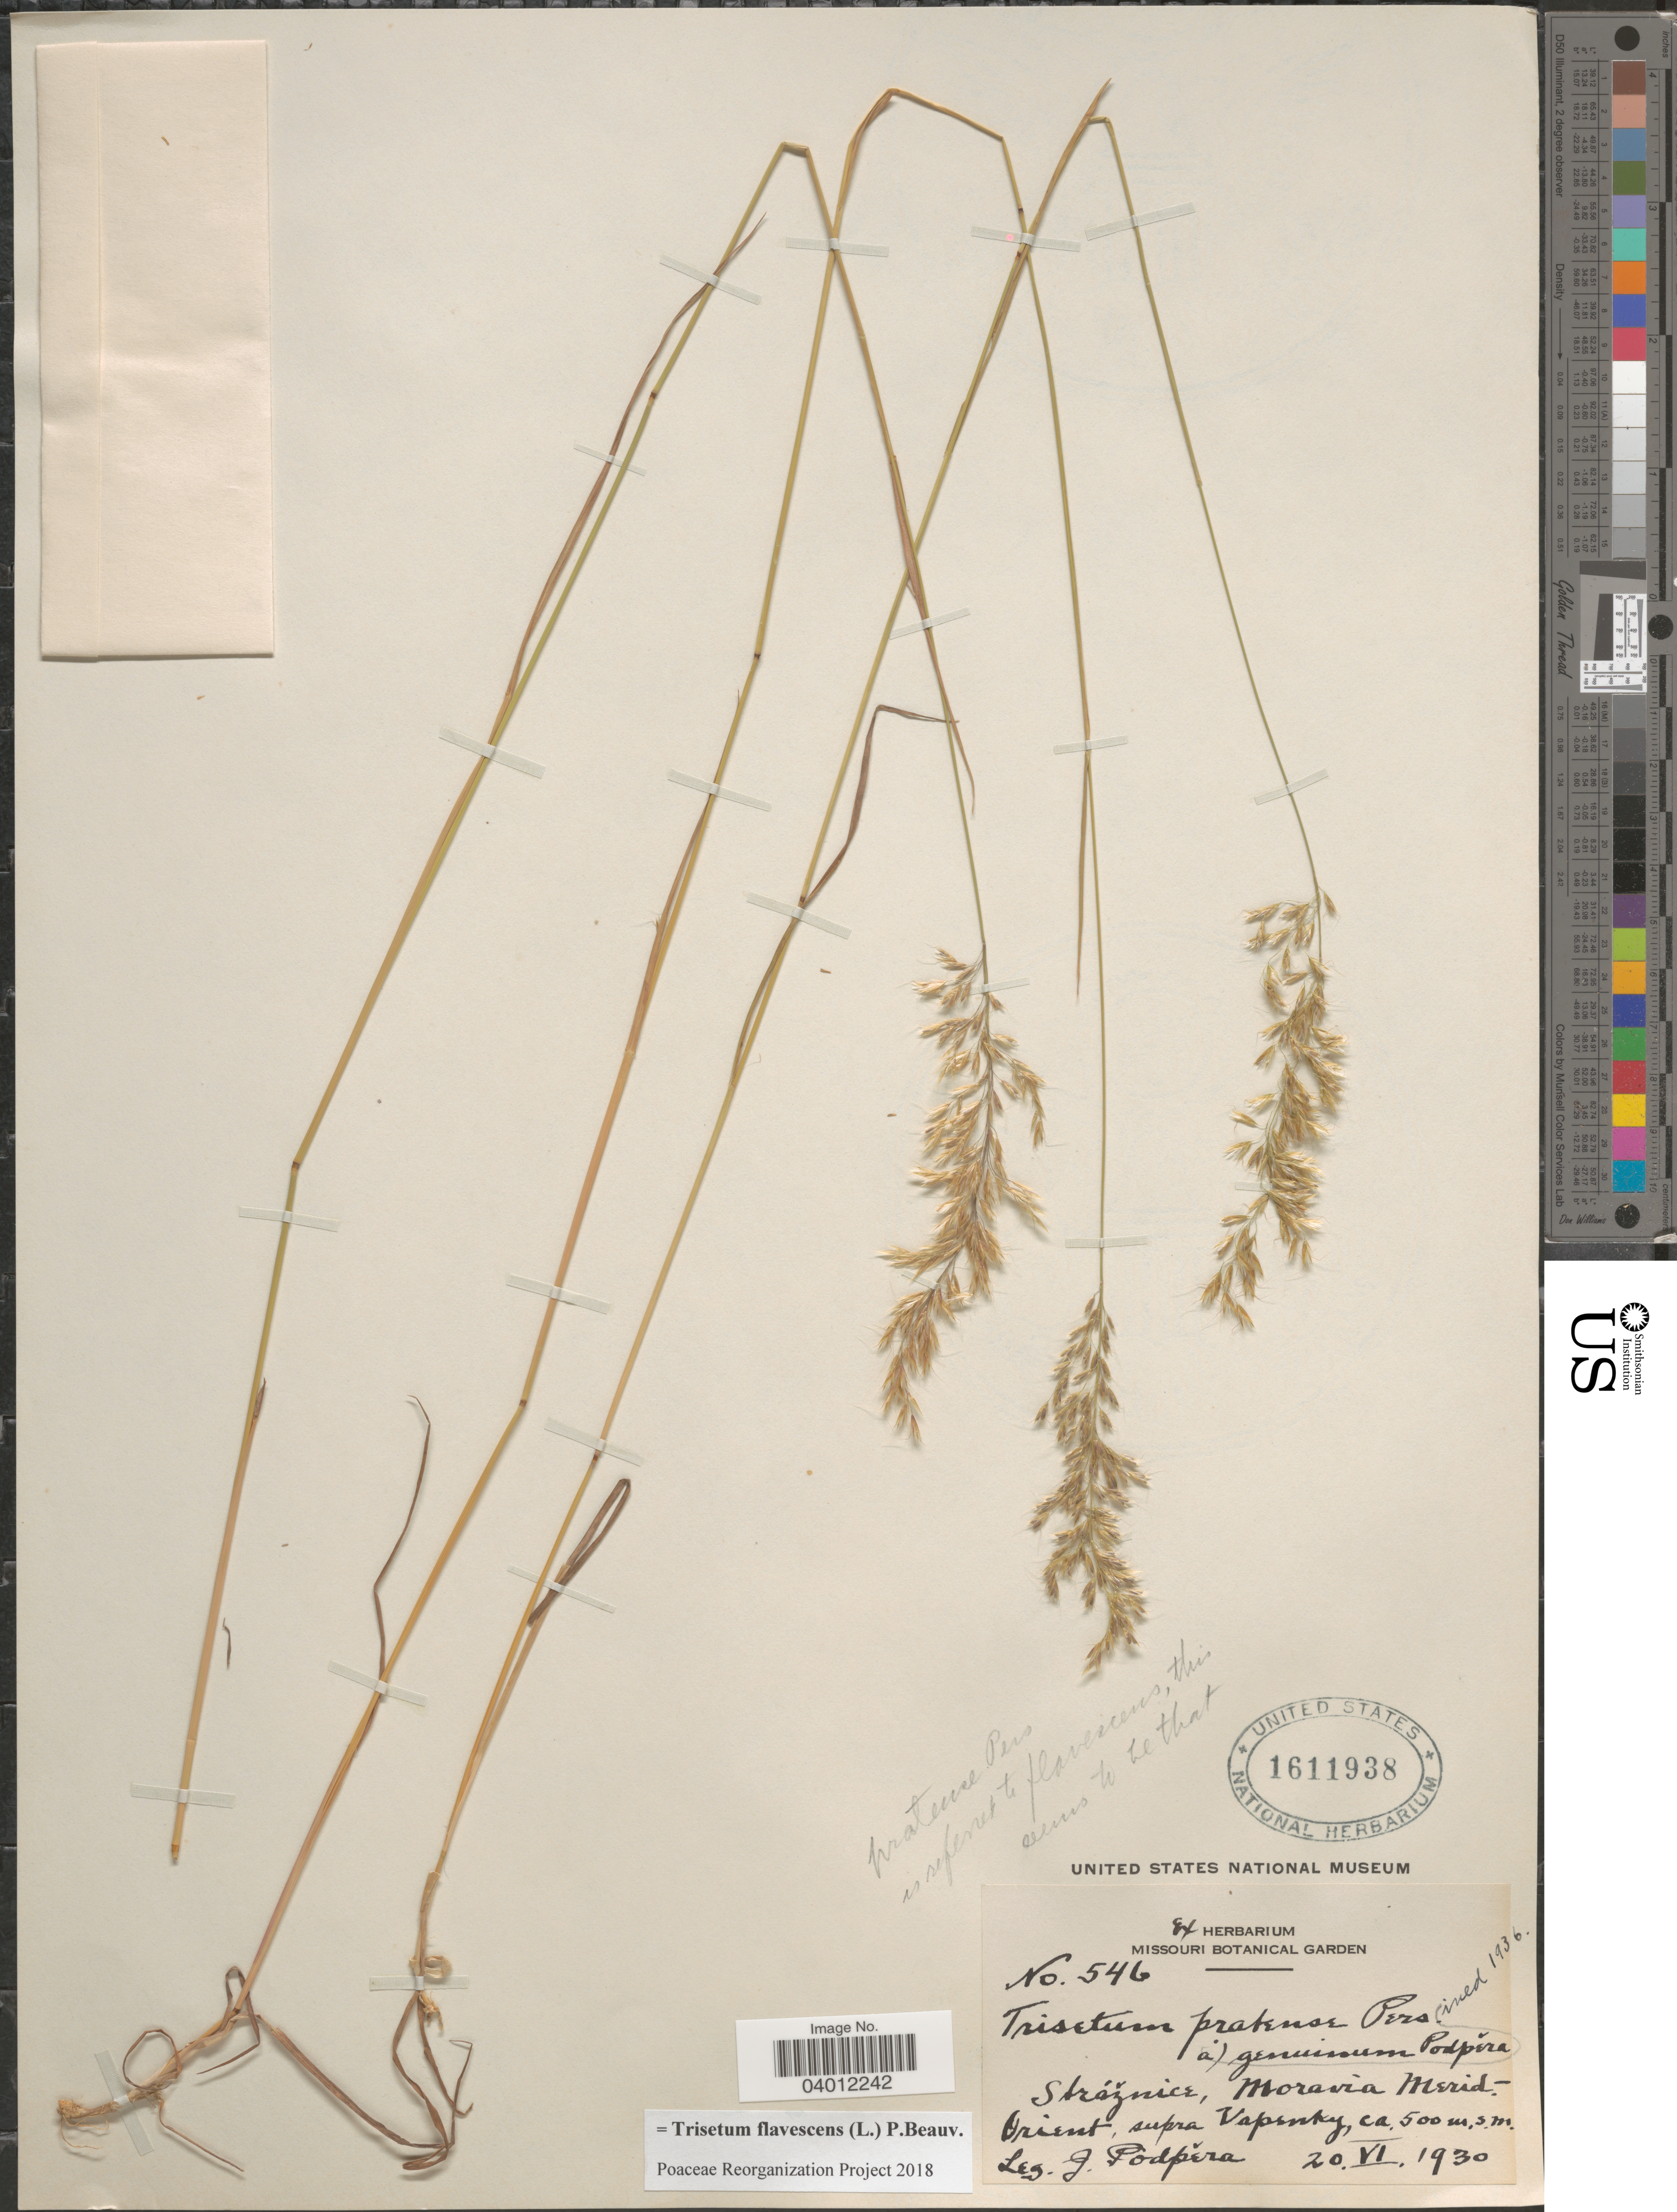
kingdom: Plantae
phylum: Tracheophyta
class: Liliopsida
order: Poales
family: Poaceae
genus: Trisetum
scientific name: Trisetum flavescens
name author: (L.) P. Beauv.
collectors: J. Podpera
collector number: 546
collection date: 1930-06-20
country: Czechia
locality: Straznice [interpreted], Moravia Merid.-Orient, supra Vapenky [interpreted].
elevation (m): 500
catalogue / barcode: US 1611938